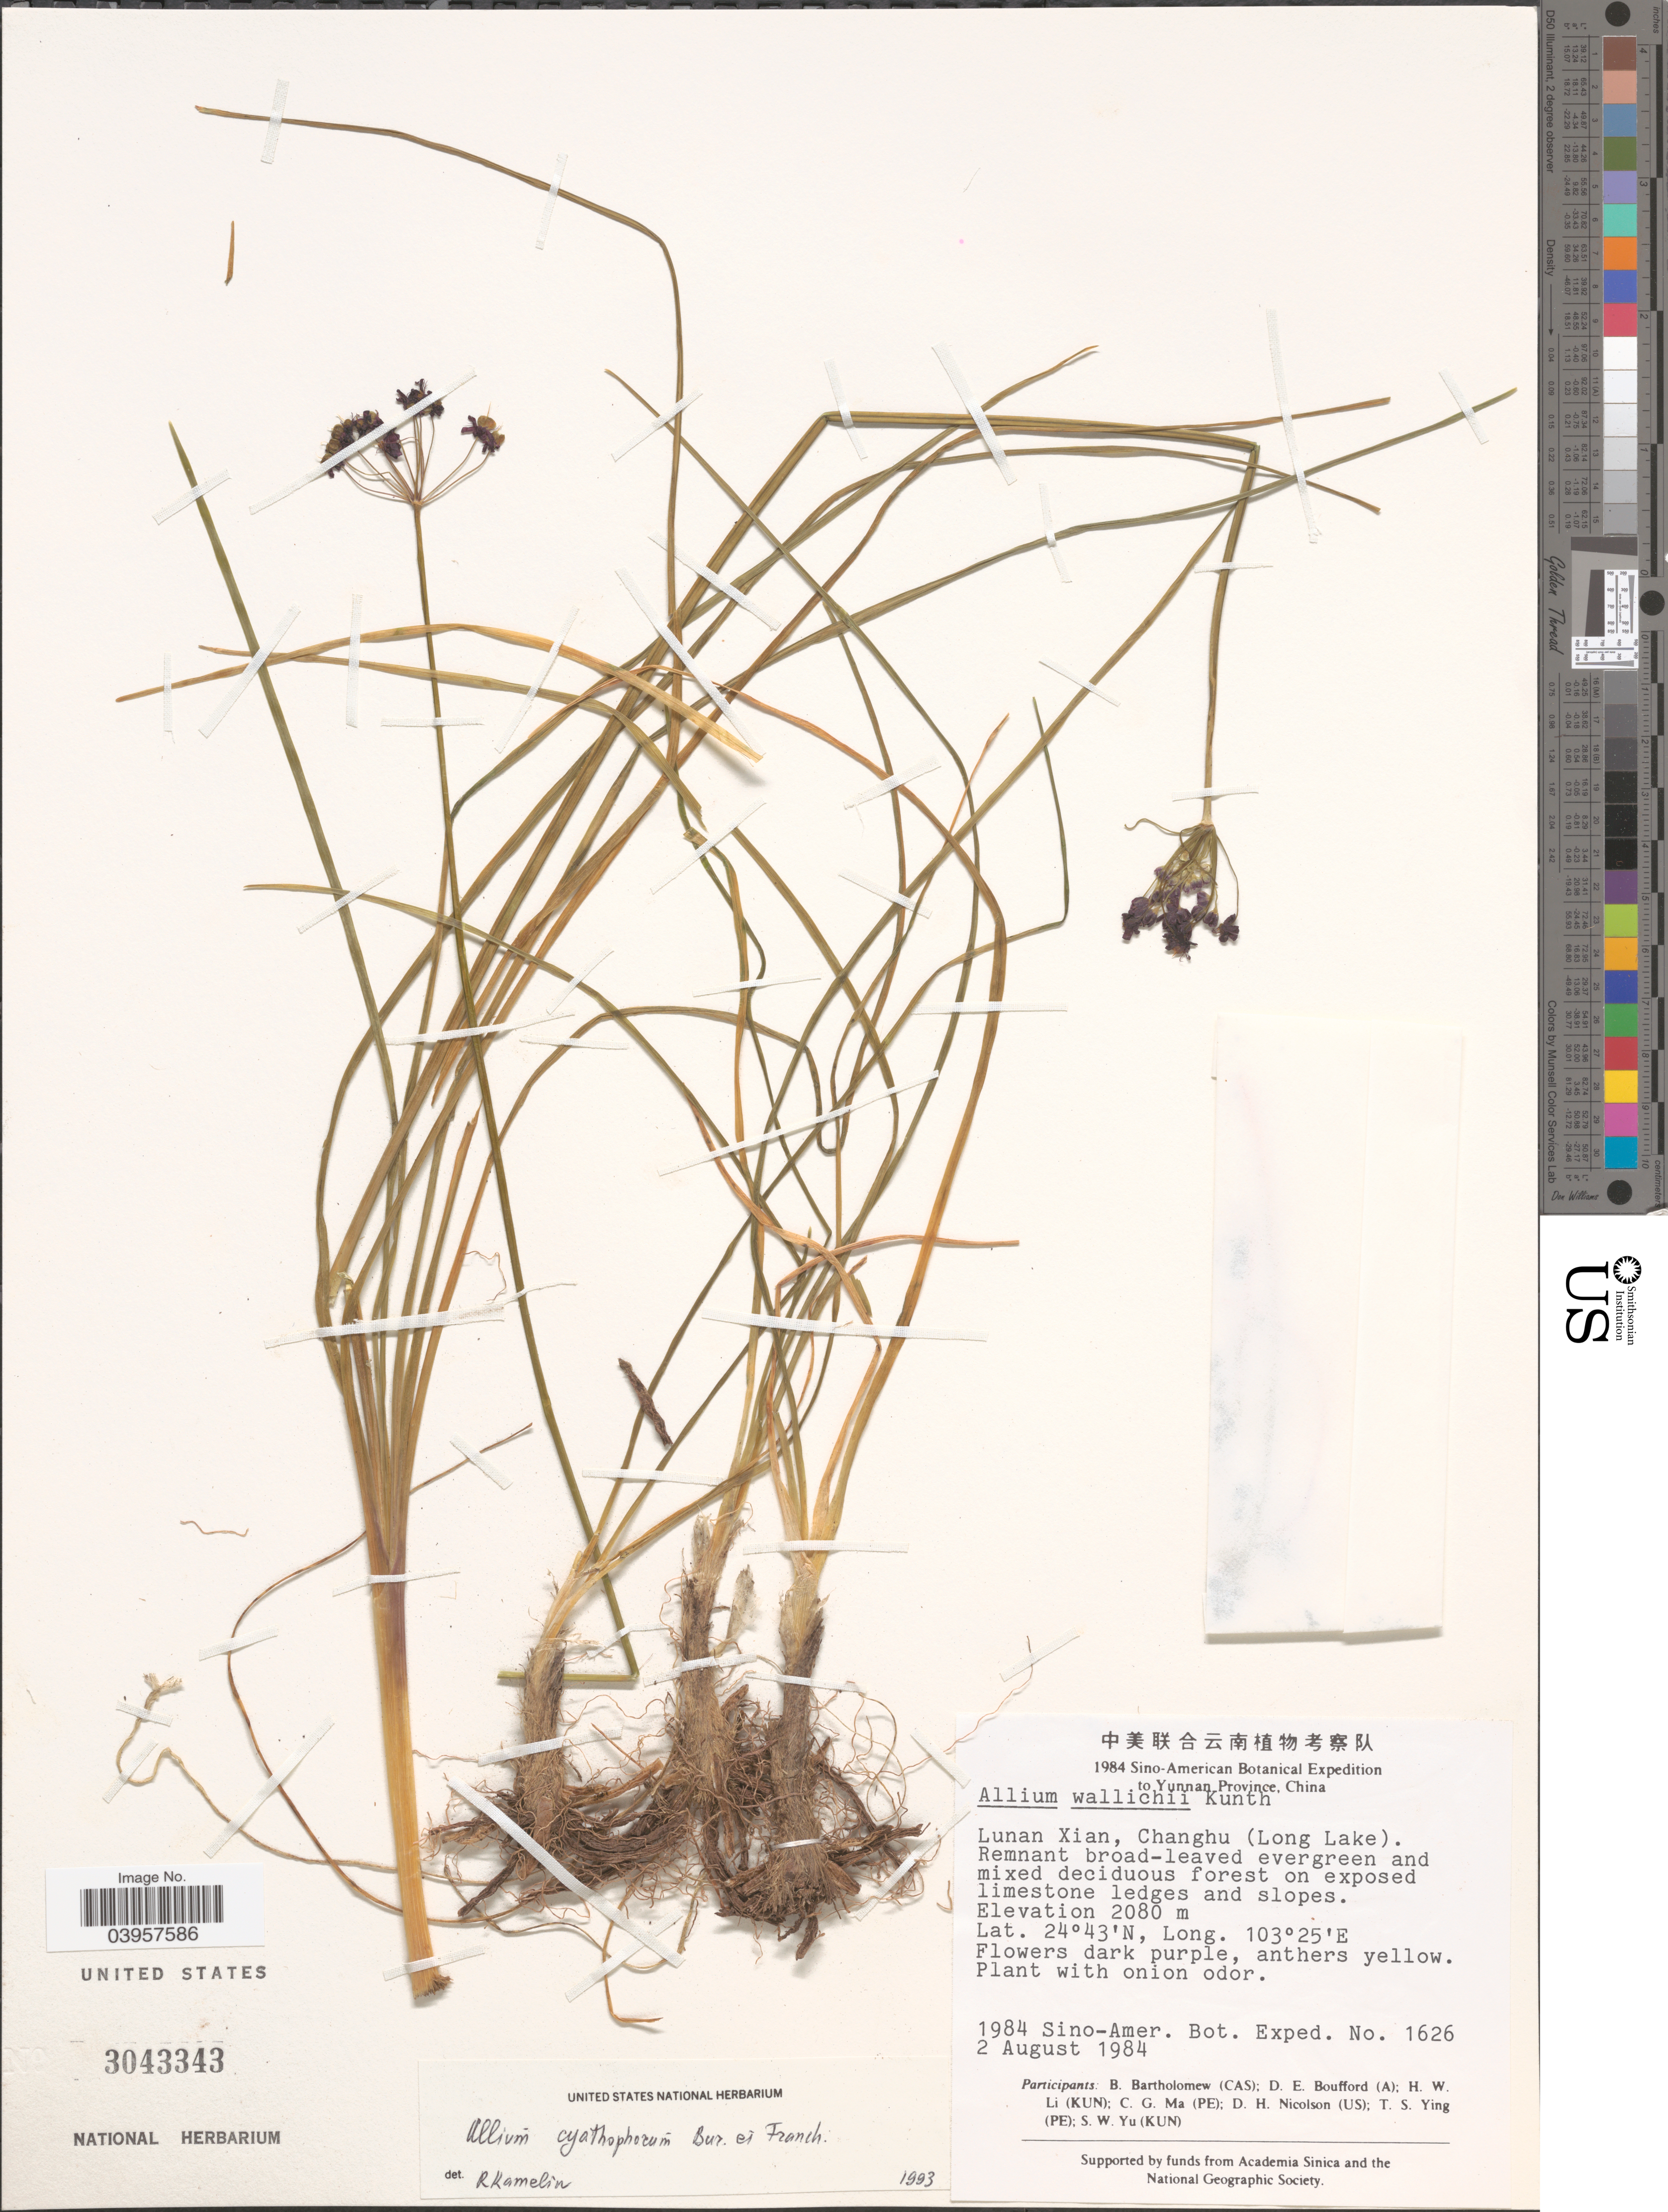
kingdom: Plantae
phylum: Tracheophyta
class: Liliopsida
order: Asparagales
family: Amaryllidaceae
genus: Allium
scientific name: Allium cyathophorum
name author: Bureau & Franch.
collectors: Sino-Amer. Bot. Exped. 1984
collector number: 1626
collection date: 1984-08-02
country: China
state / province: Yunnan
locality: Lunan Xian, Changhu (Long Lake).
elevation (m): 2080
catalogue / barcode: US 3043343